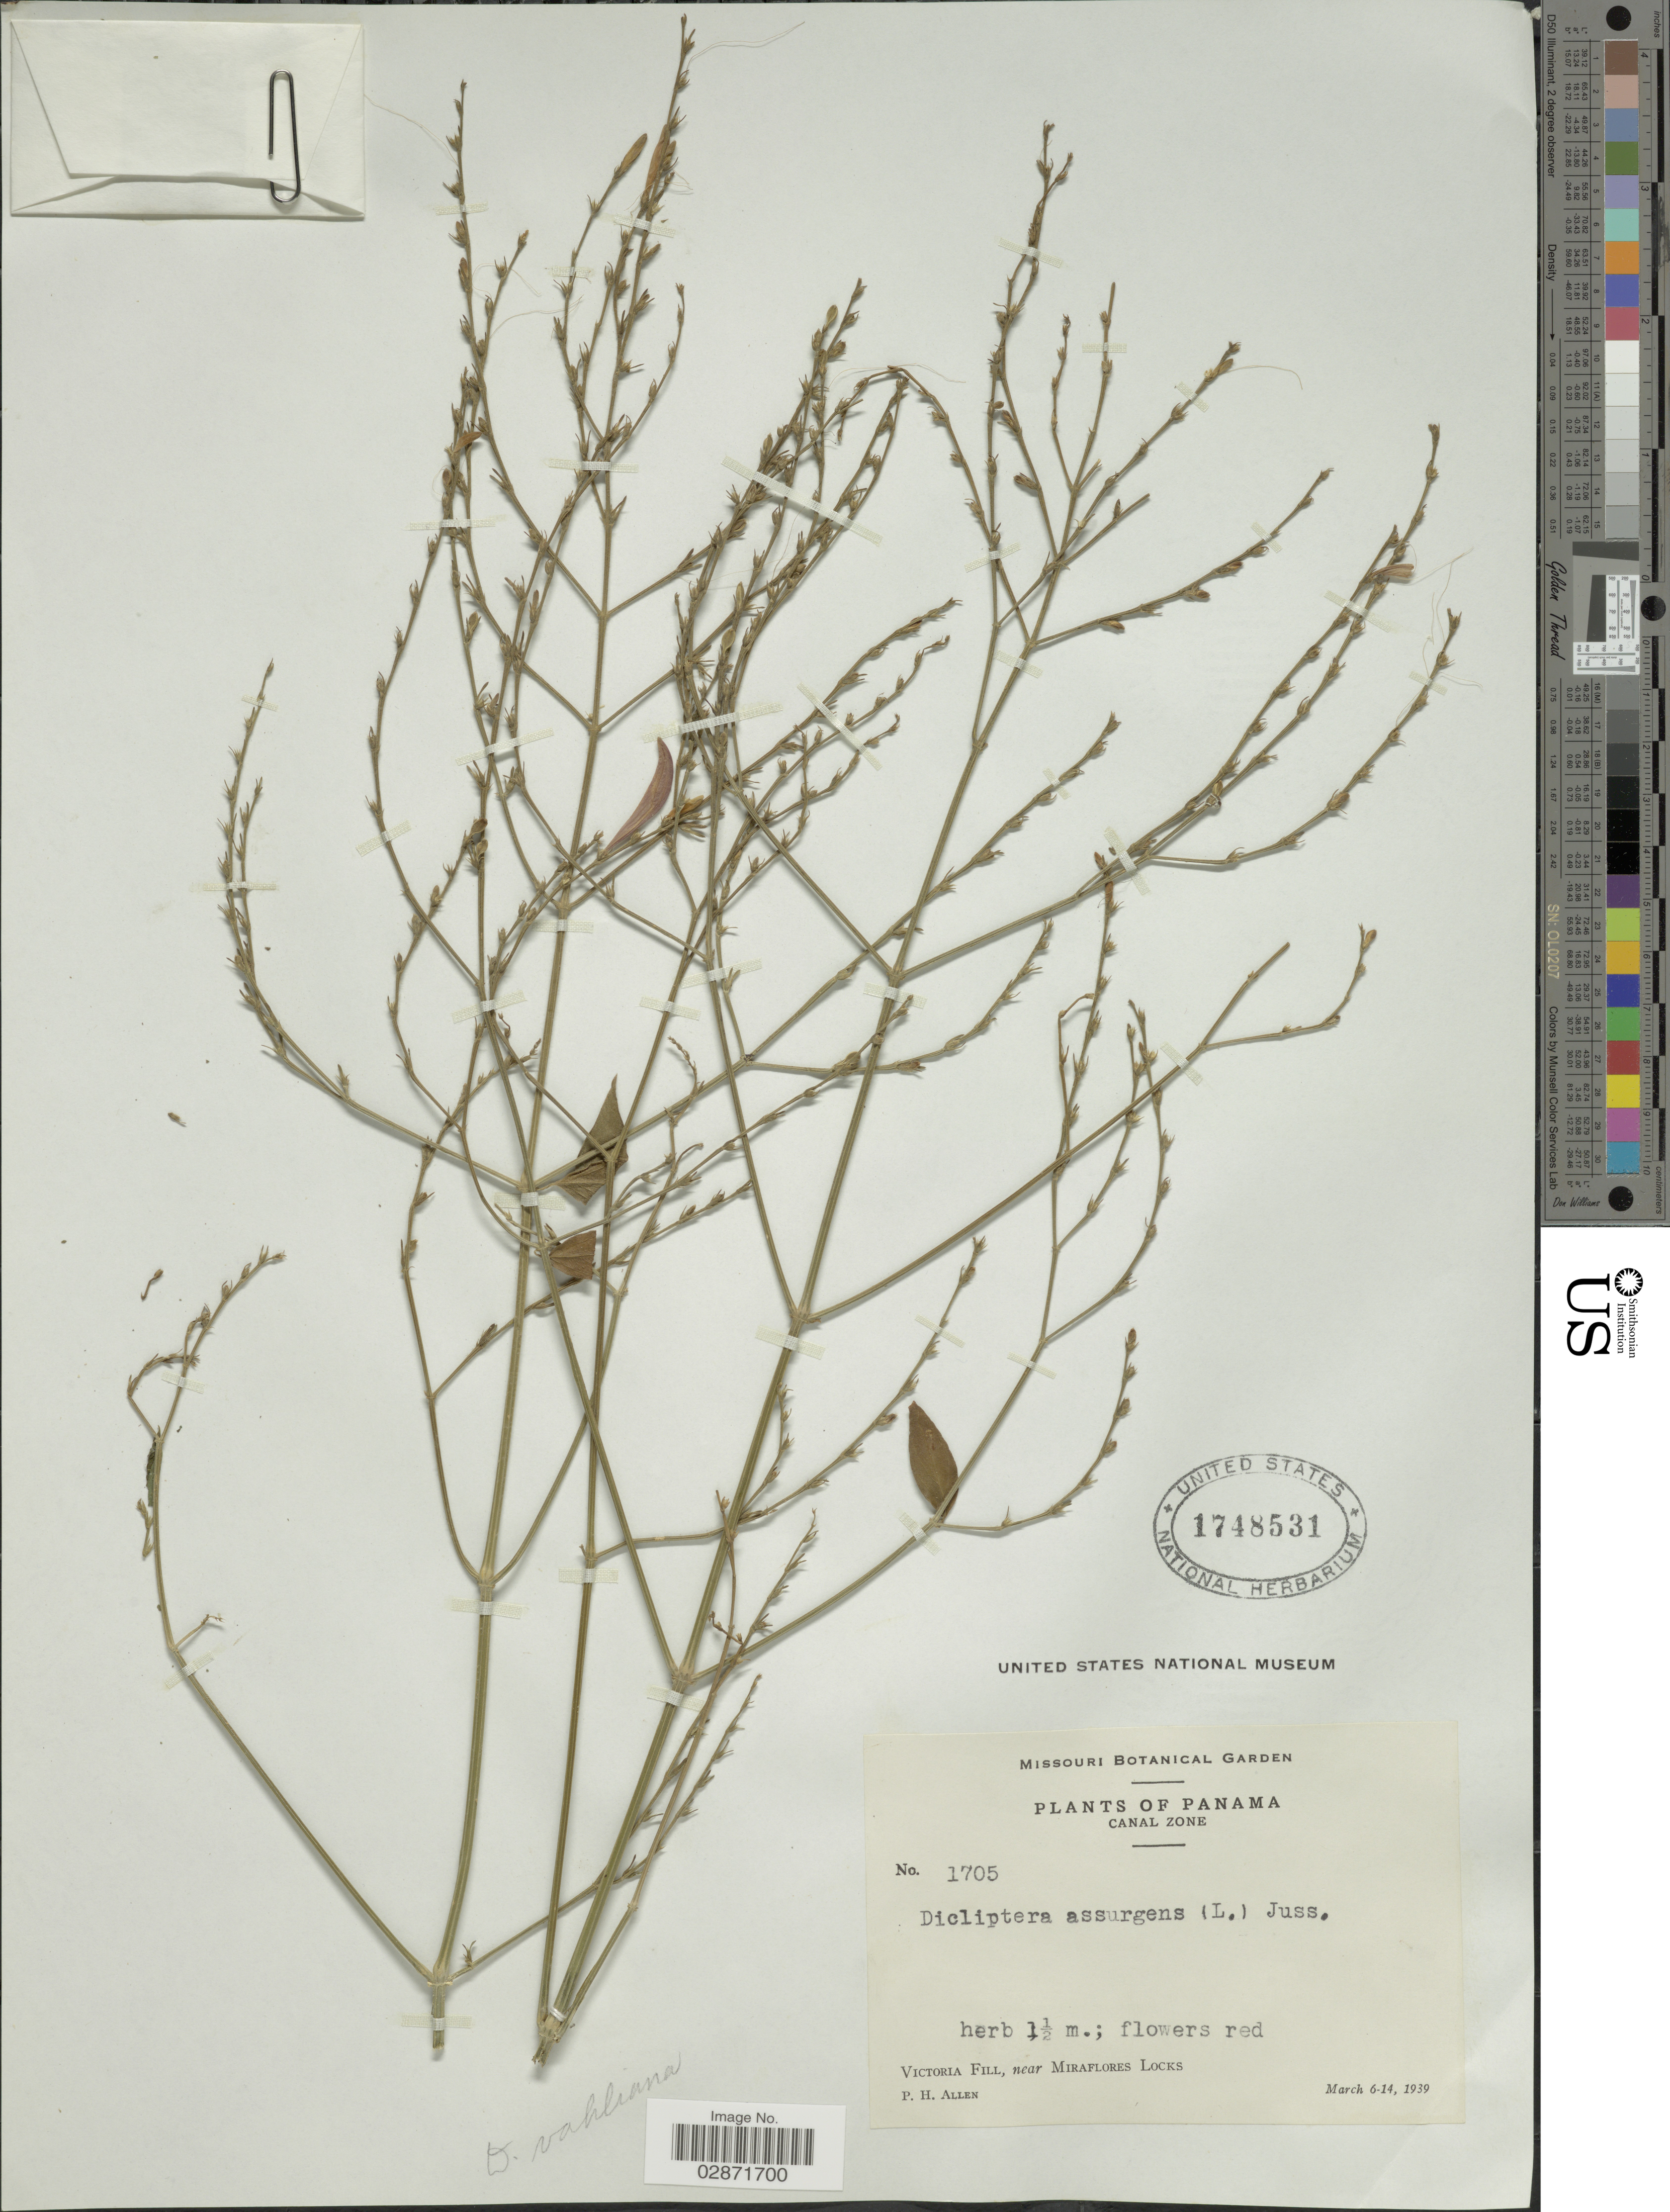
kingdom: Plantae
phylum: Tracheophyta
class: Magnoliopsida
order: Lamiales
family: Acanthaceae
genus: Dicliptera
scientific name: Dicliptera sexangularis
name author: (L.) Juss.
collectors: P. H. Allen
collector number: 1705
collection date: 1939-03-06/1939-03-14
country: Panama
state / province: Panamá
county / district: Canal Zone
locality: Canal Zone, Victoria Fill, near Miraflores Locks.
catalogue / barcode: US 1748531